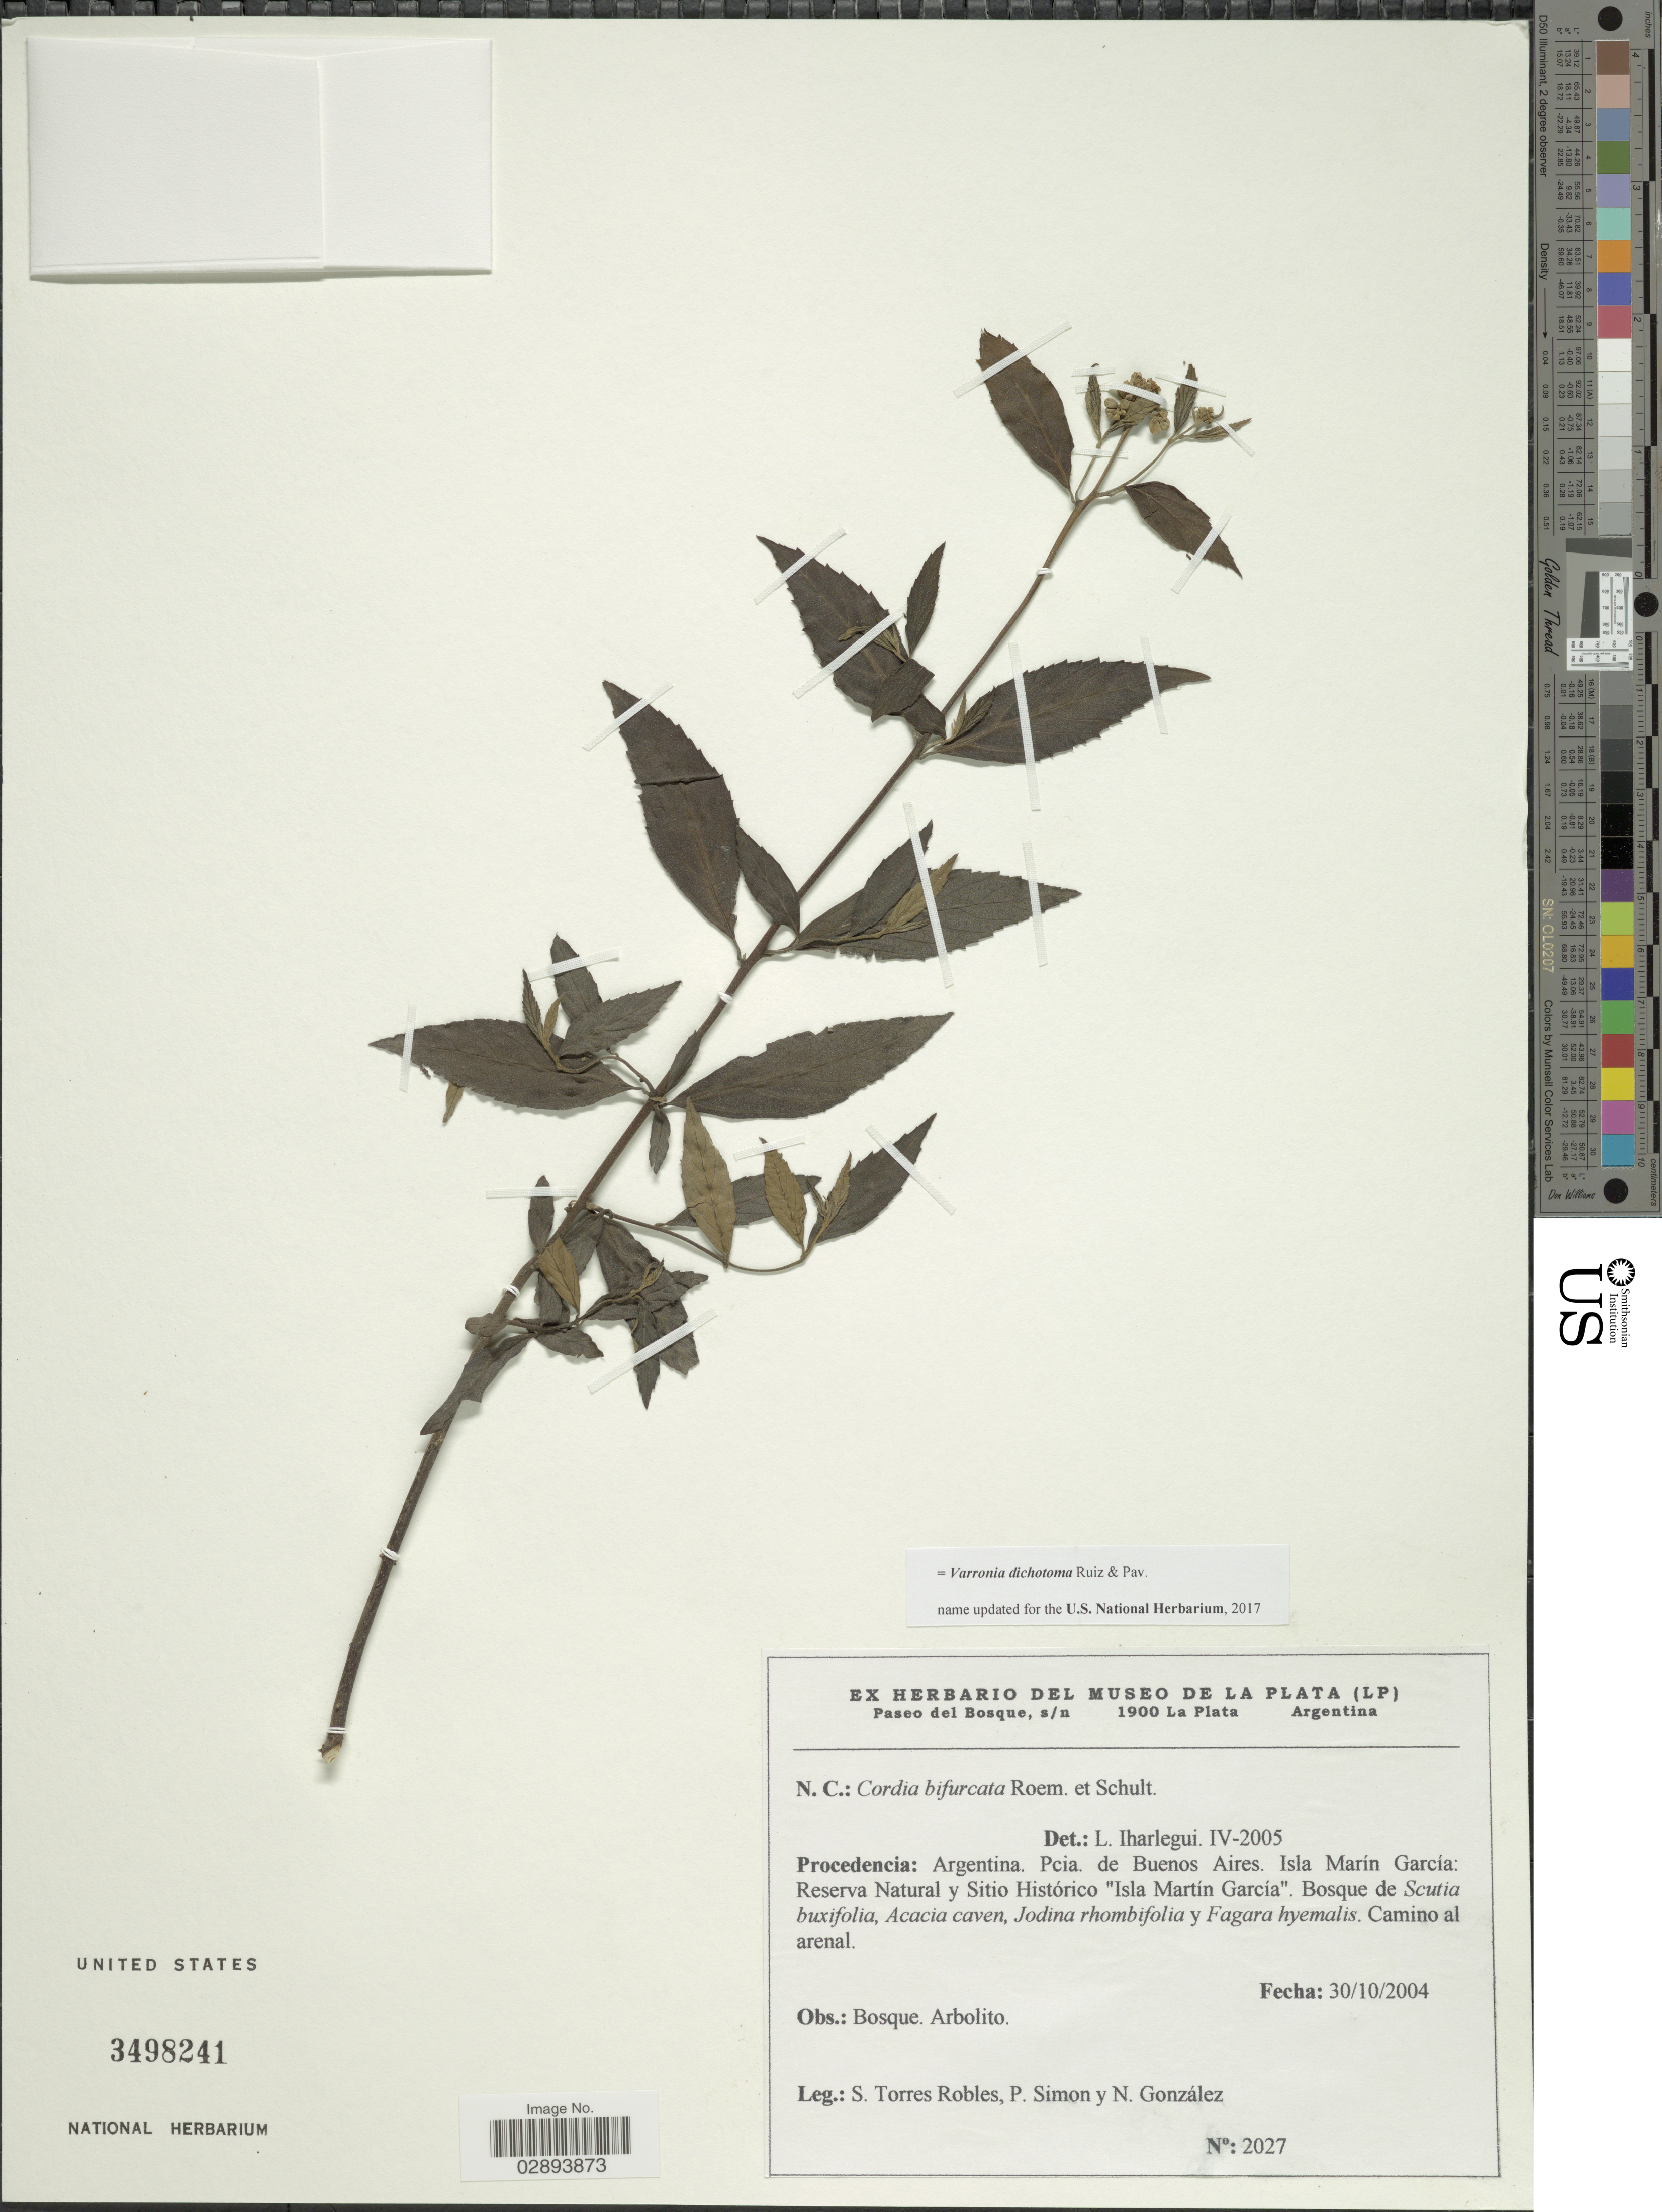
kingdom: Plantae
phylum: Tracheophyta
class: Magnoliopsida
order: Boraginales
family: Cordiaceae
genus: Varronia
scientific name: Varronia dichotoma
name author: Ruiz & Pav.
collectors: S. Torres Robles, P. Simon & N. Gonzalez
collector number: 2027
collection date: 2004-10-30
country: Argentina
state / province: Buenos Aires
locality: Procedencia, Pcia. de Buenos Aires, Isla Marín García, Reserva Natural y Sitio Histórico "Isla Martin Garcia".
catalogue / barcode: US 3498241